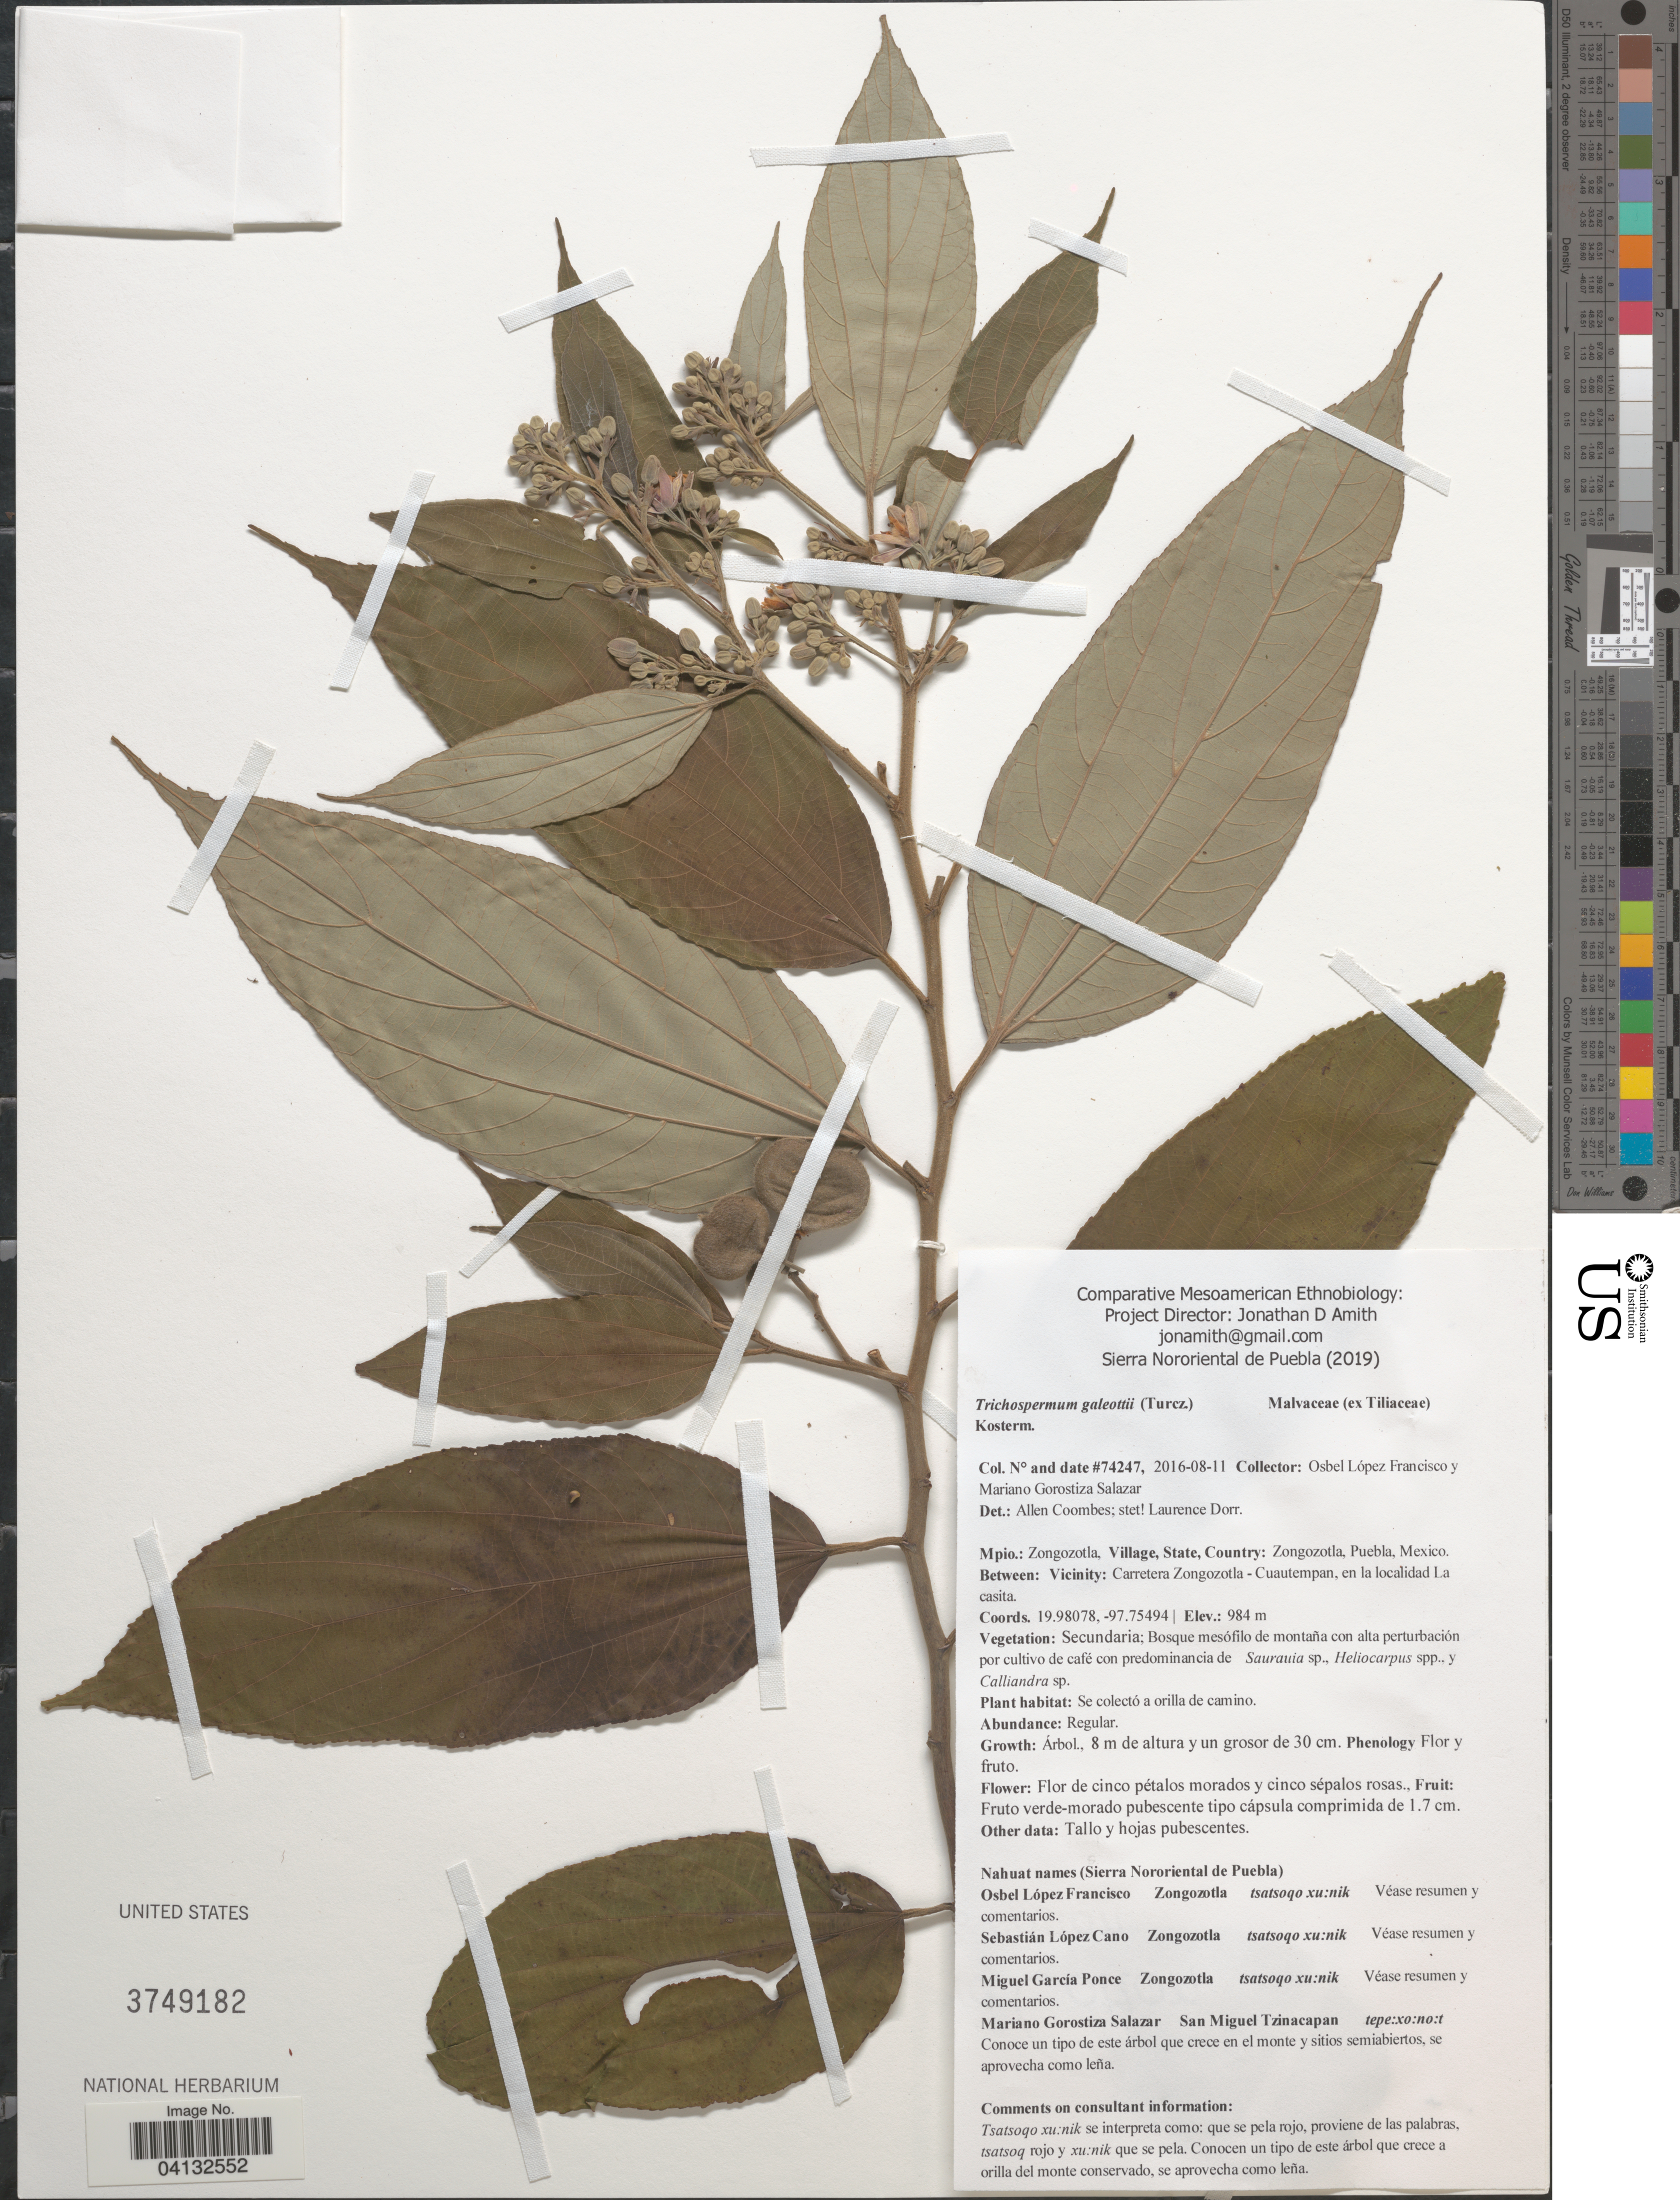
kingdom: Plantae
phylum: Tracheophyta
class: Magnoliopsida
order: Malvales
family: Malvaceae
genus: Trichospermum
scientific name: Trichospermum galeottii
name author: (Turcz.) Kosterm.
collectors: O. Francisco & M. Gorostiza S.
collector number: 74247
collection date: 2016-08-11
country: Mexico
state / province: Puebla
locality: Mpio.: Zongozotla, Village: Zongozotla. Between: Vicinity: Carretera Zongozotla-Cuautempan, en la localidad La casita.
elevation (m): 984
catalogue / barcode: US 3749182